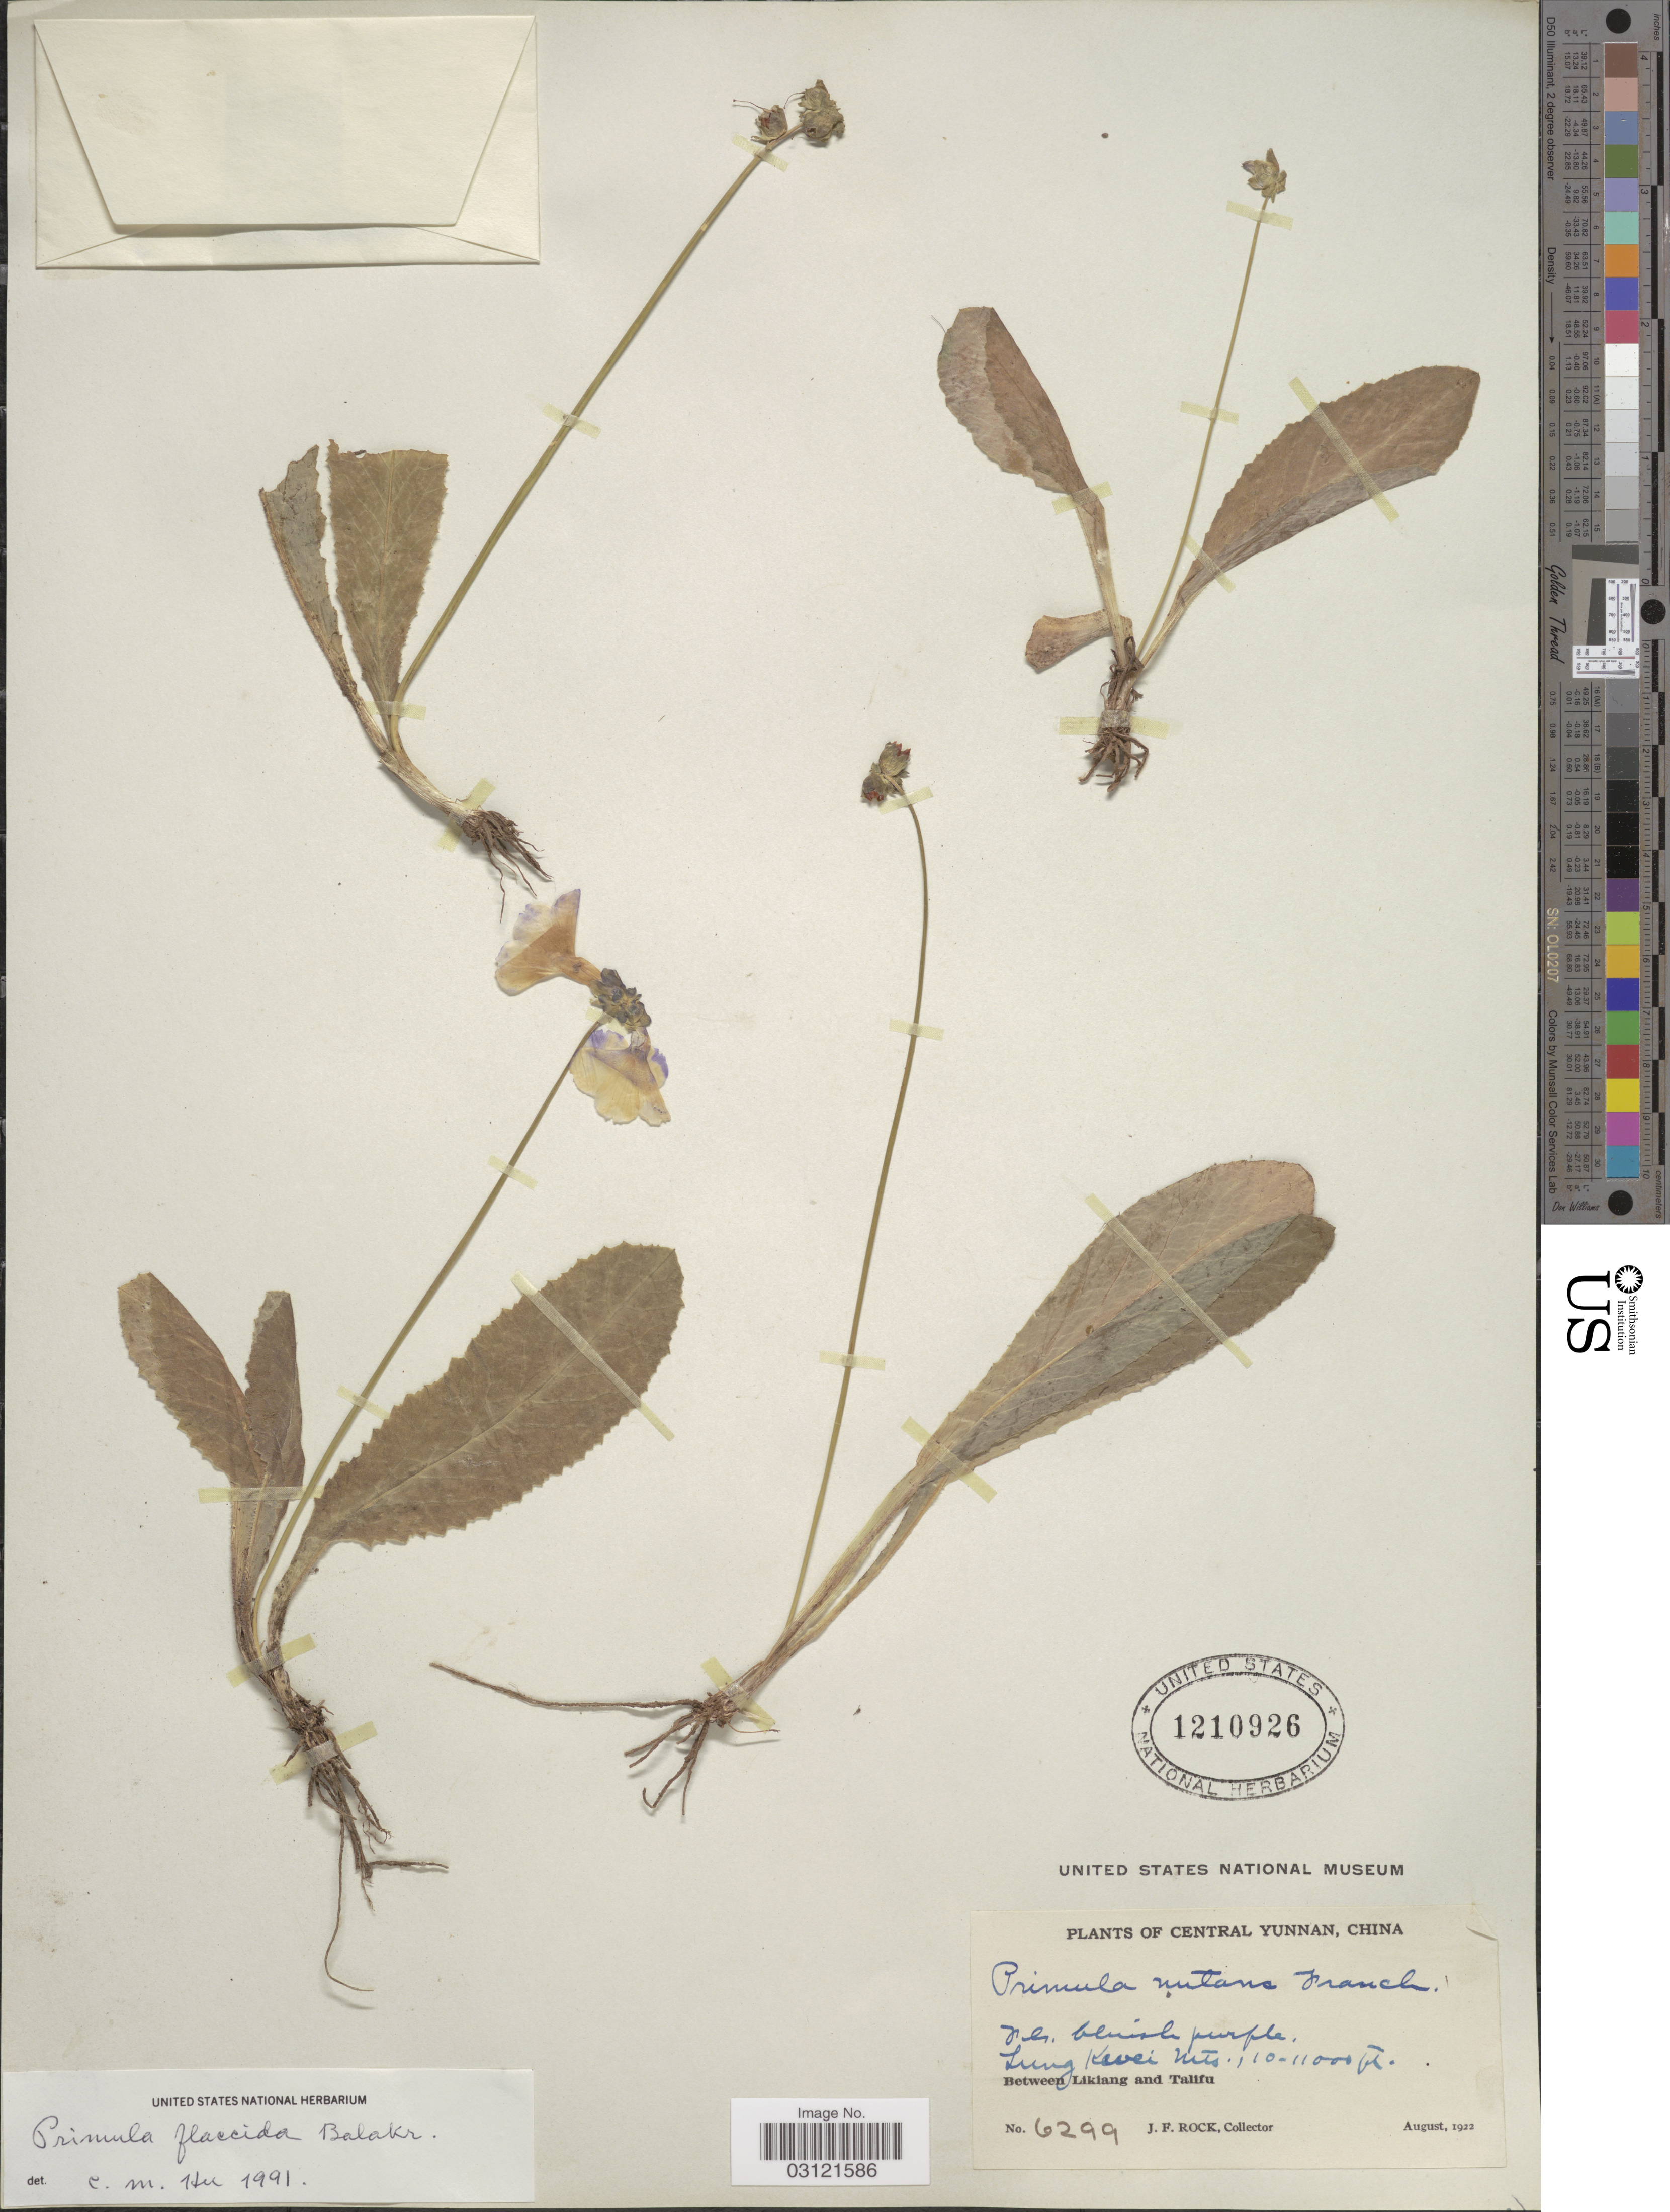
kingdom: Plantae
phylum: Tracheophyta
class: Magnoliopsida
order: Ericales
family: Primulaceae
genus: Primula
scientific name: Primula nutans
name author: Georgi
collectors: J. Rock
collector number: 6299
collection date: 1922-08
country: China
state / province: Yunnan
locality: Central Yunnan, Lung Kwei Mts., Between Likiang and Talifu.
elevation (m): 3048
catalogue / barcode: US 1210926